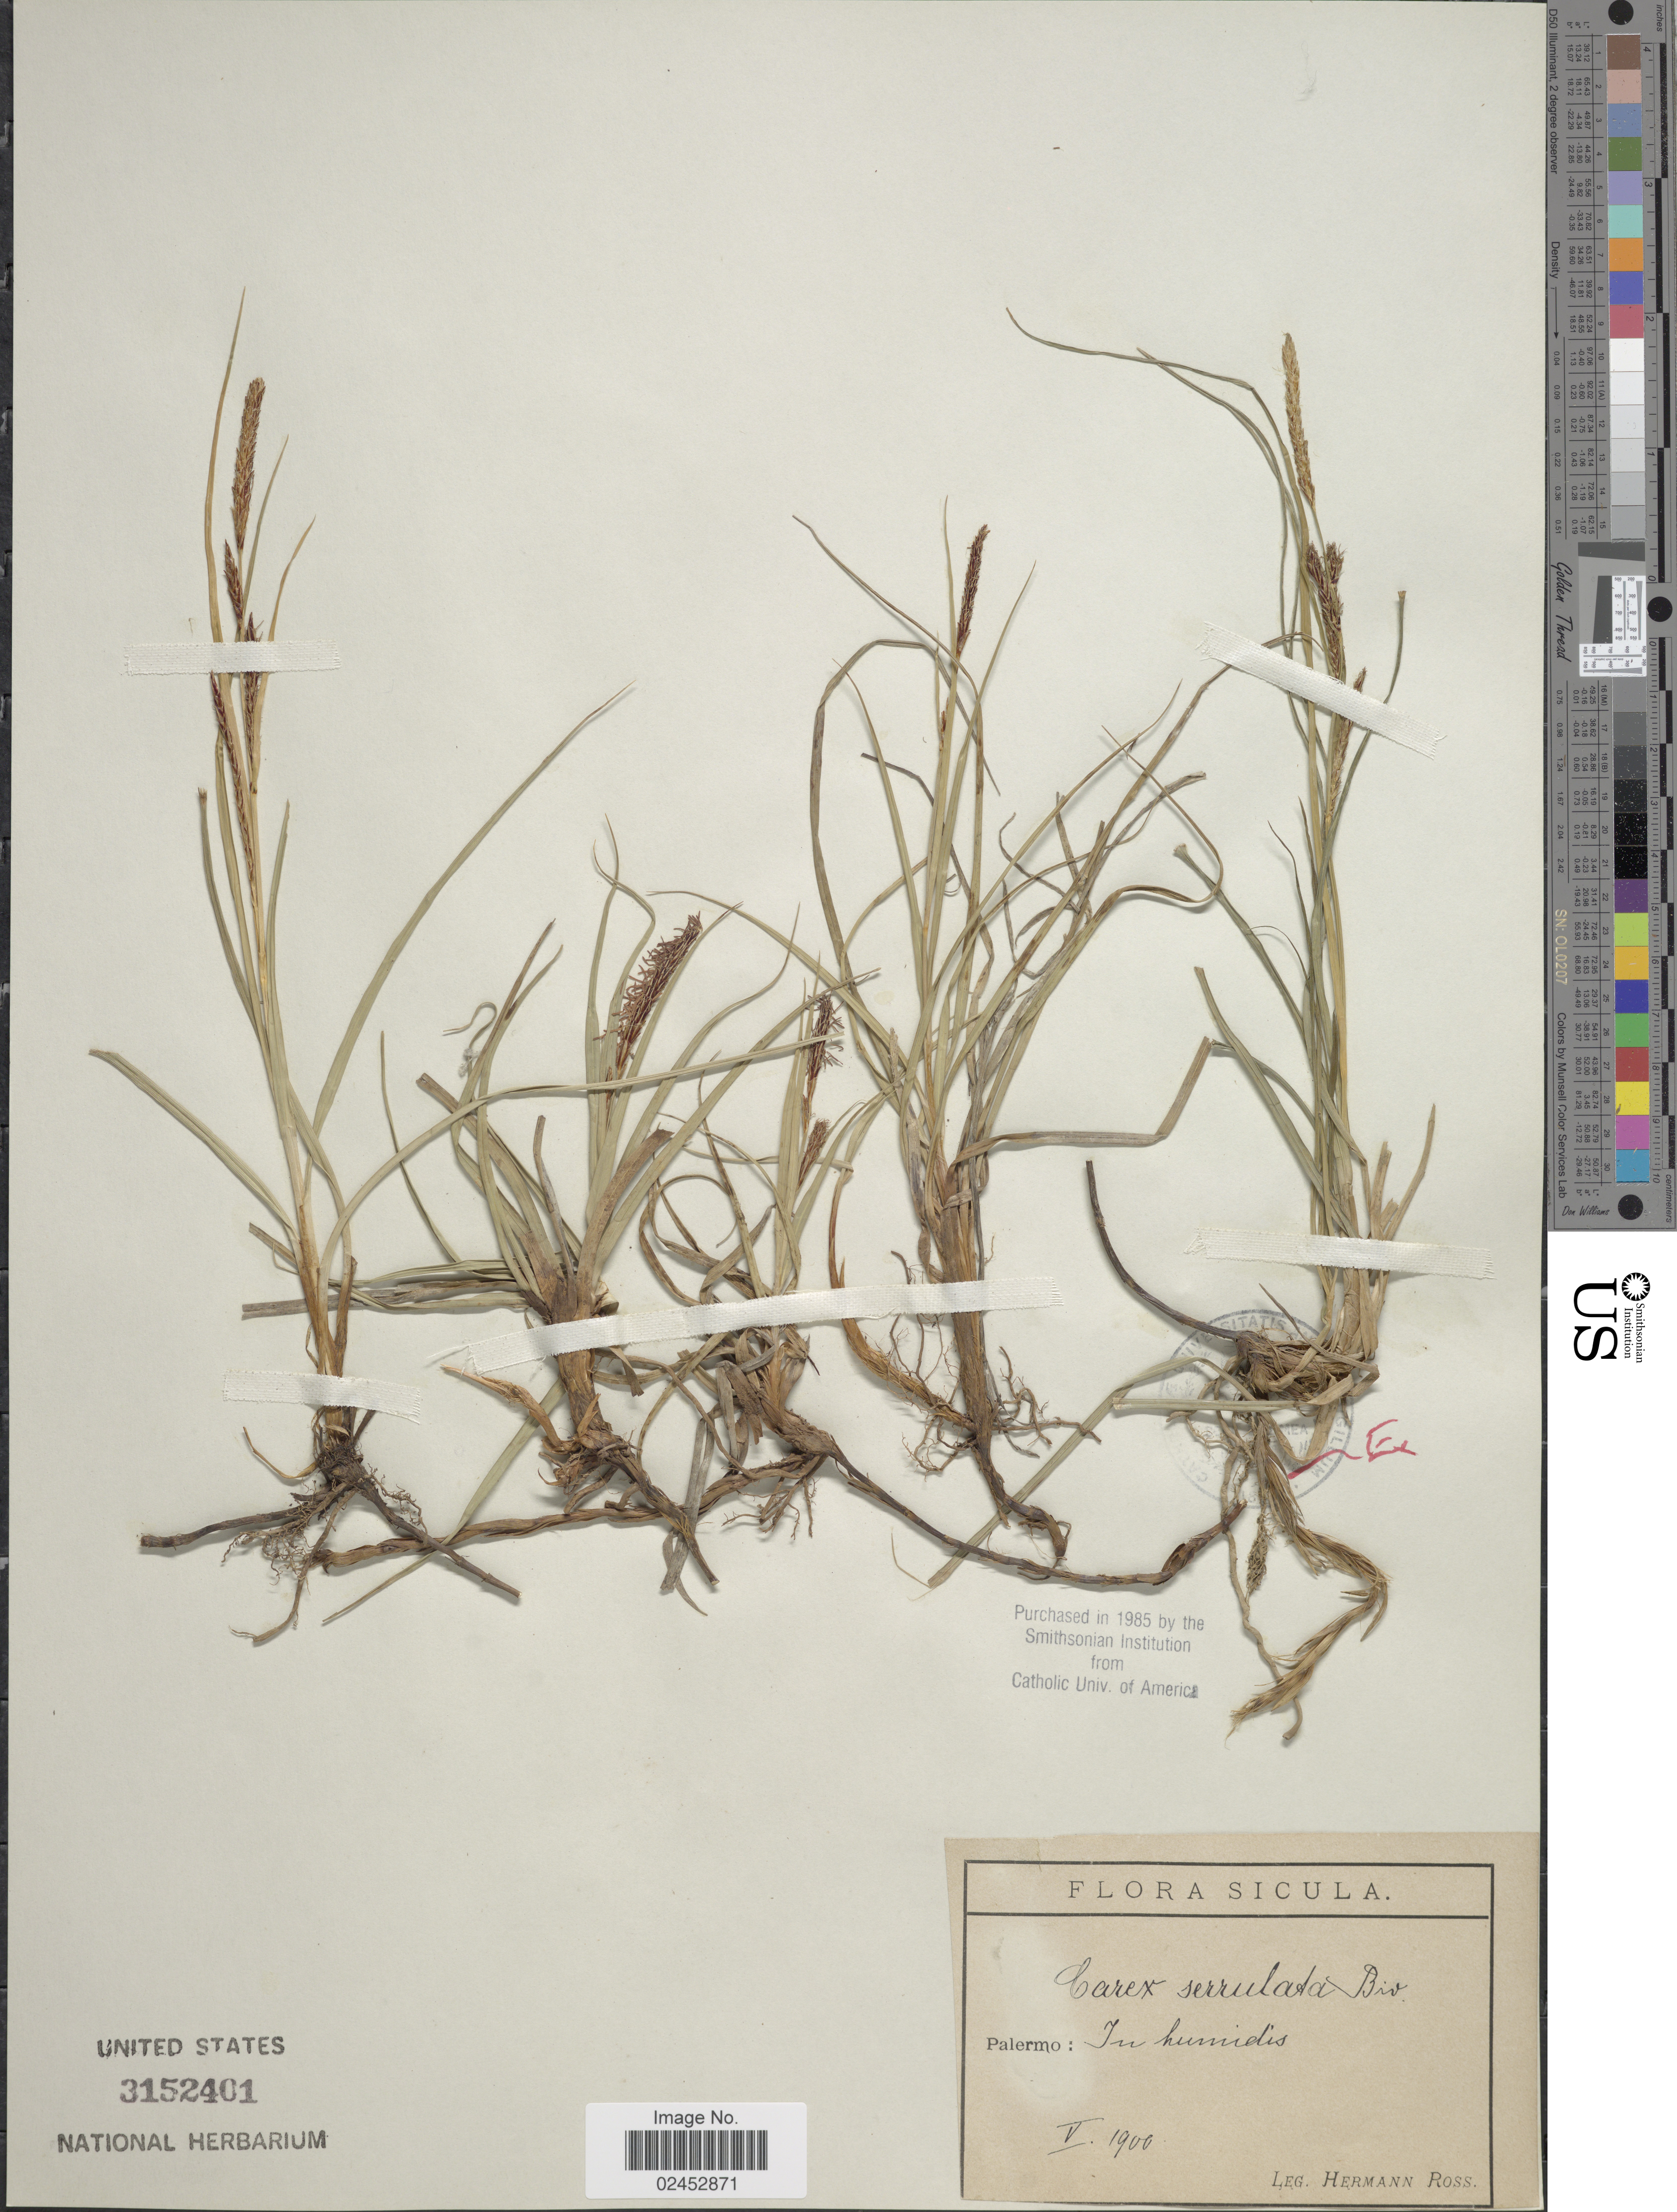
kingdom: Plantae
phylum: Tracheophyta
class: Liliopsida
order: Poales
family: Cyperaceae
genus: Carex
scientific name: Carex flacca subsp. erythrostachys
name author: (Hoppe) Holub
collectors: H. Ross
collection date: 1900-05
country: Italy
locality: Sicula, Palermo: in humidis.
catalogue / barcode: US 3152401